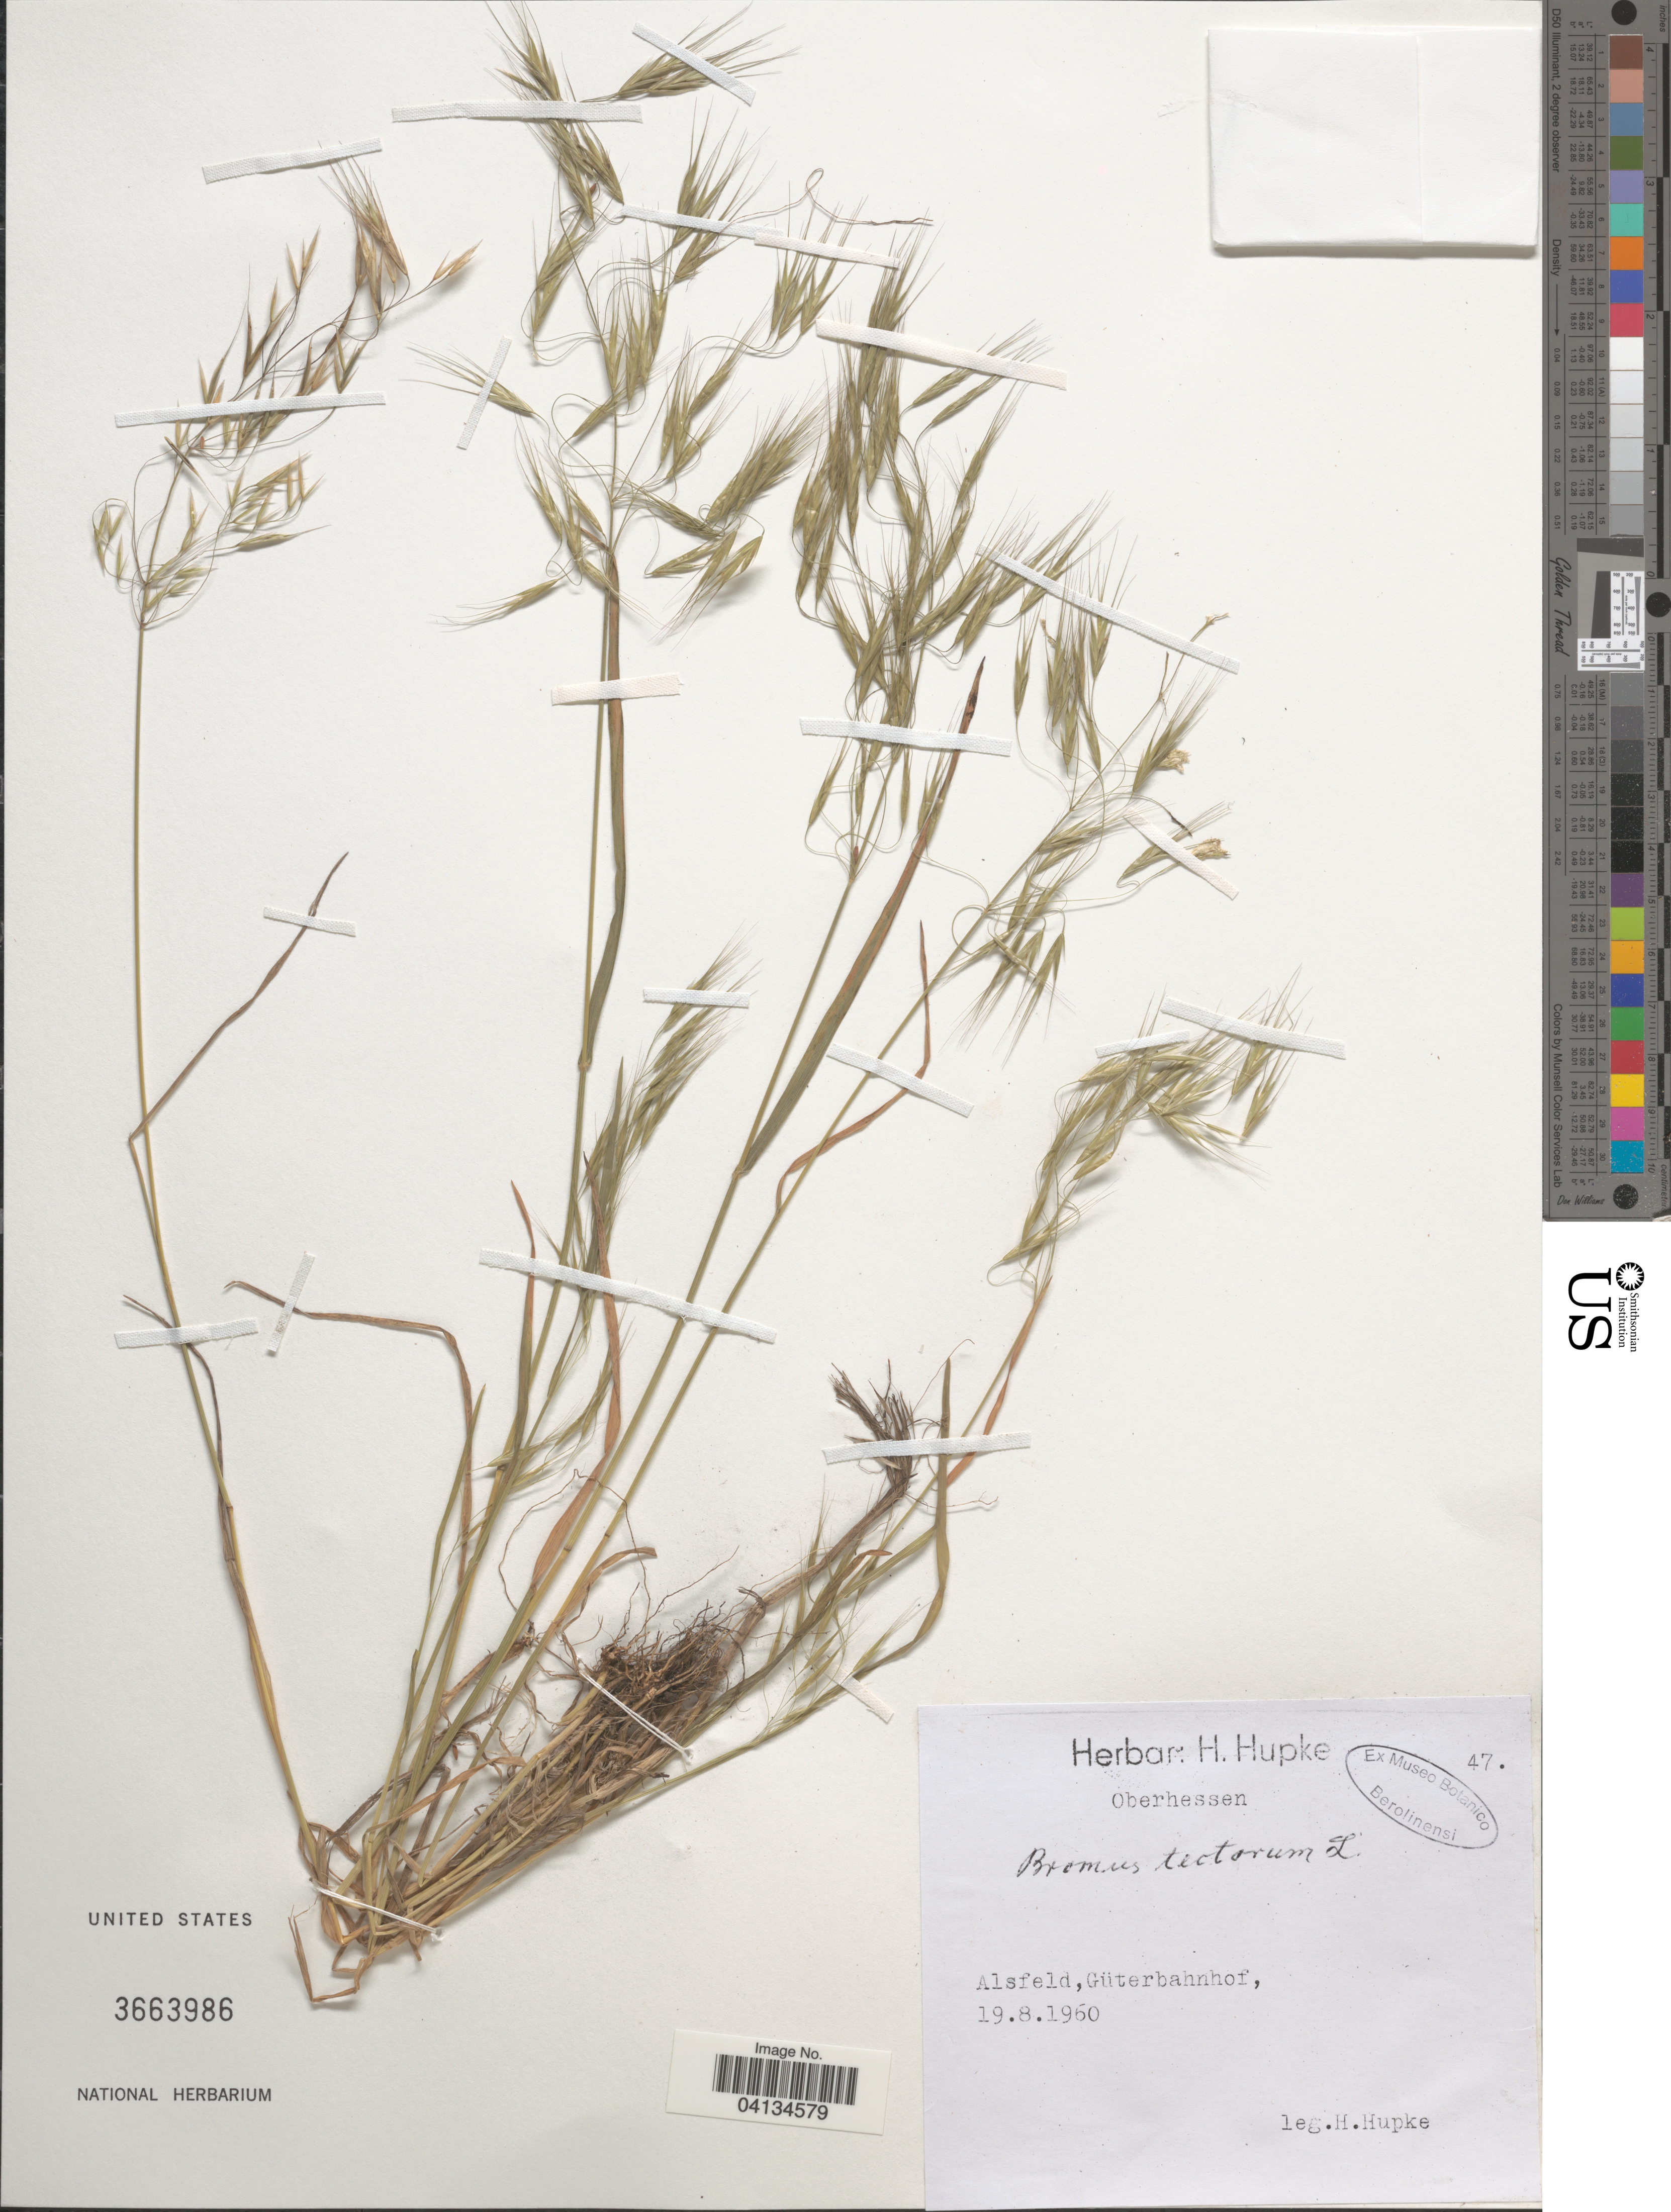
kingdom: Plantae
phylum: Tracheophyta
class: Liliopsida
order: Poales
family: Poaceae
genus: Bromus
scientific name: Bromus tectorum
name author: L.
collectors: H. Hupke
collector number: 47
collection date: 1960-08-19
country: Germany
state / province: Hesse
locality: Alsfeld, Güterbahnhof.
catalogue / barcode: US 3663986